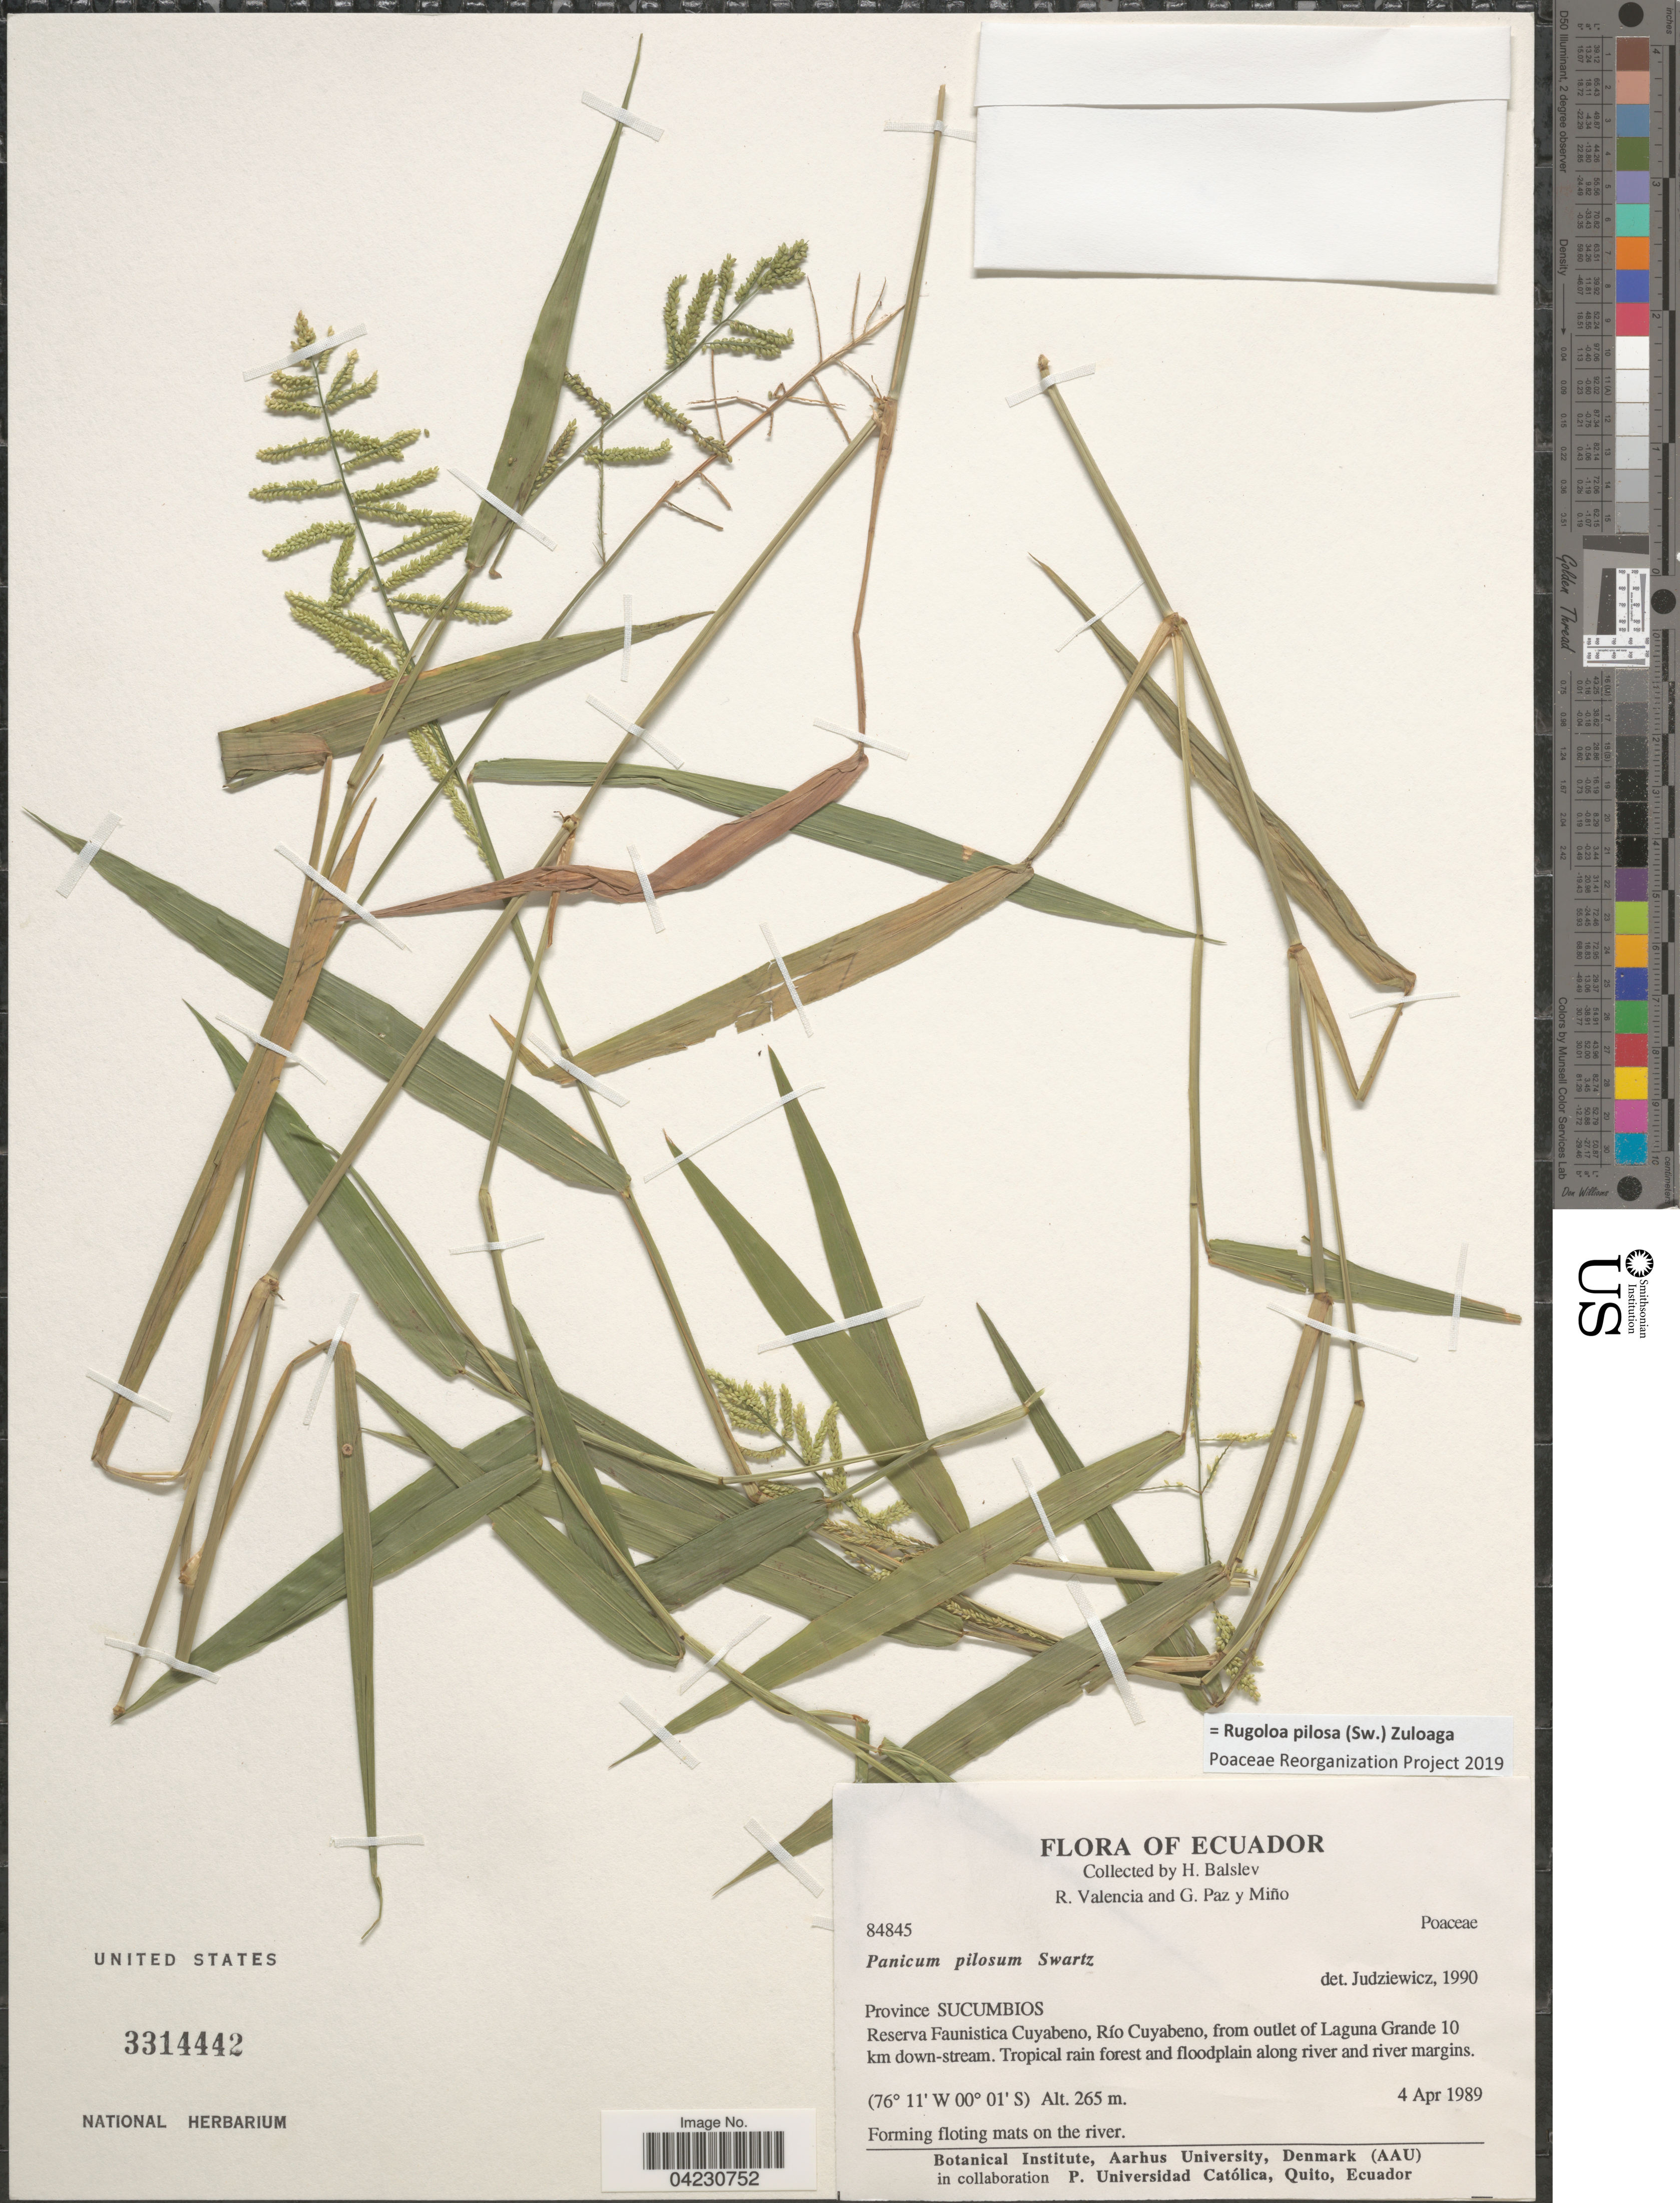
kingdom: Plantae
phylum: Tracheophyta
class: Liliopsida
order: Poales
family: Poaceae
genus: Rugoloa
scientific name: Rugoloa pilosa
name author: (Sw.) Zuloaga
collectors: H. Balslev, R. Valencia, G. Paz & Miño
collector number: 84845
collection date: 1989-04-04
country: Ecuador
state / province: Sucumbíos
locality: Reserva Faunistica Cuyabeno, Río Cuyabeno, from outlet of Laguna Grande 10 km down-stream. Tropical rain forest and floodplain along river and river margins.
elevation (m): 265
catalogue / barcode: US 3314442